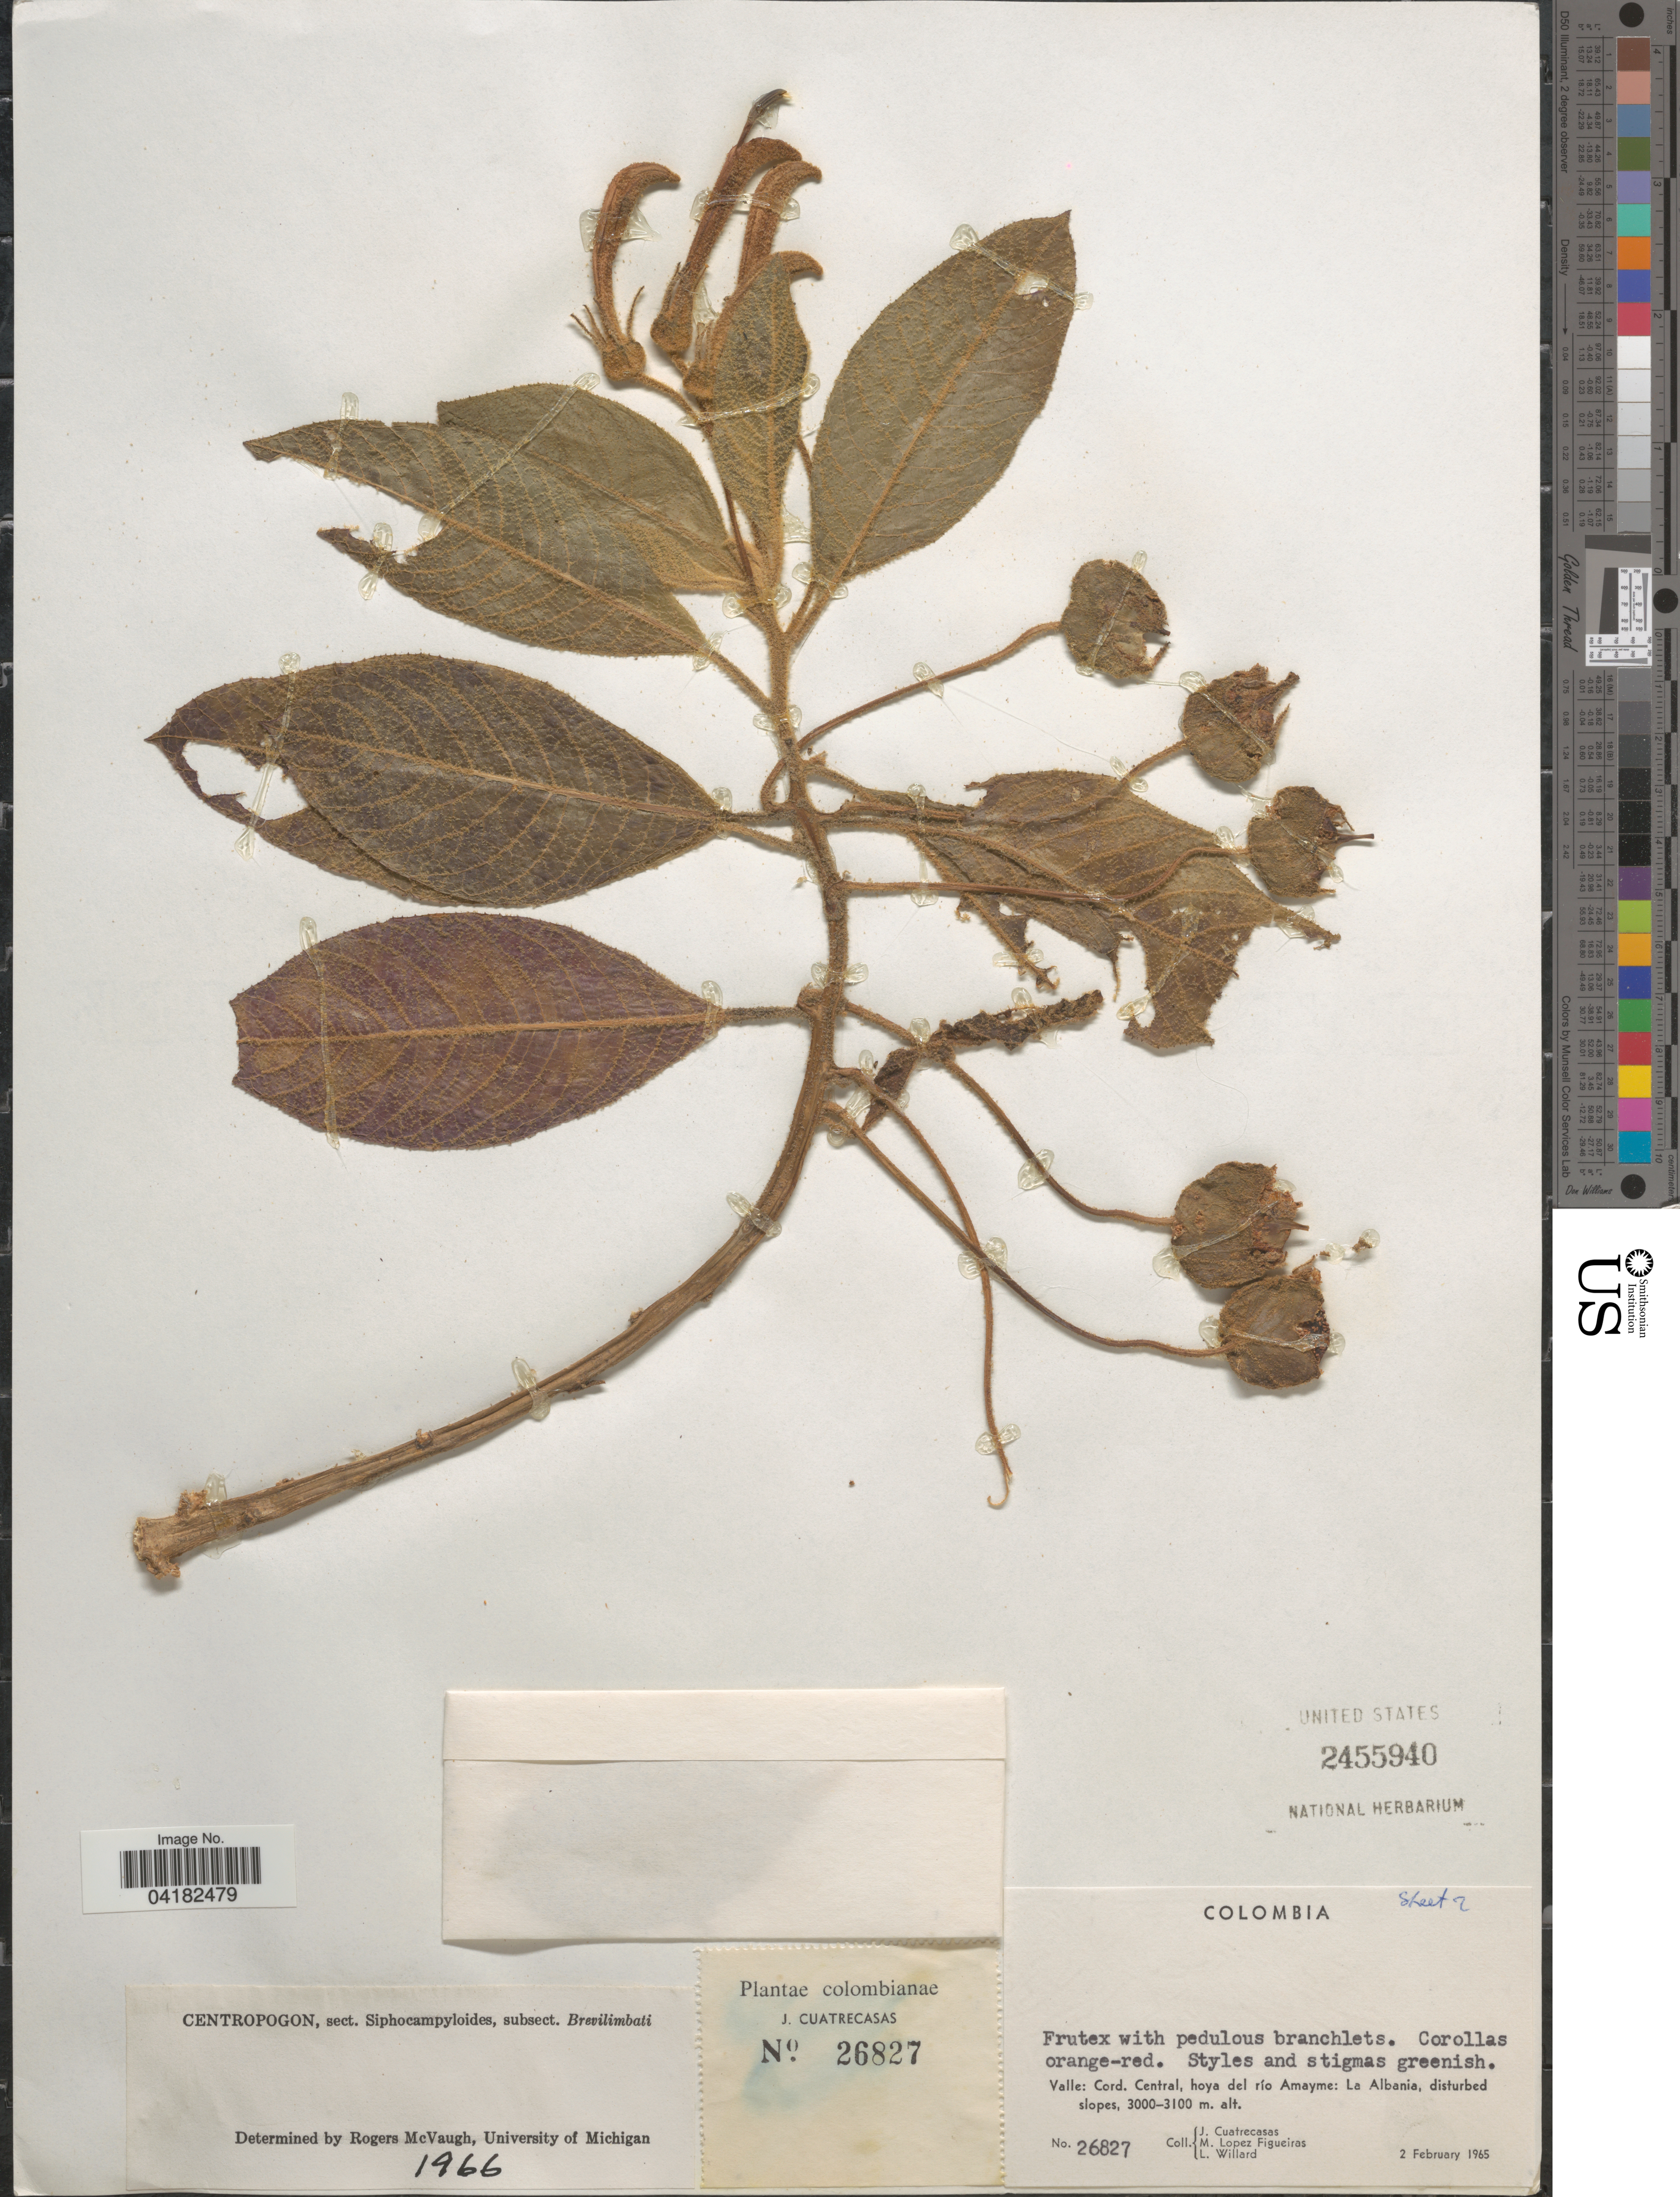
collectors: J. Cuatrecasas, M. López Figueiras & L. Willard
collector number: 26827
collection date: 1965-02-02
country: Colombia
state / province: Valle del Cauca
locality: Valle: Cord. Central, hoya del río Amayme: La Albania.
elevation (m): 3000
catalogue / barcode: US 2455940